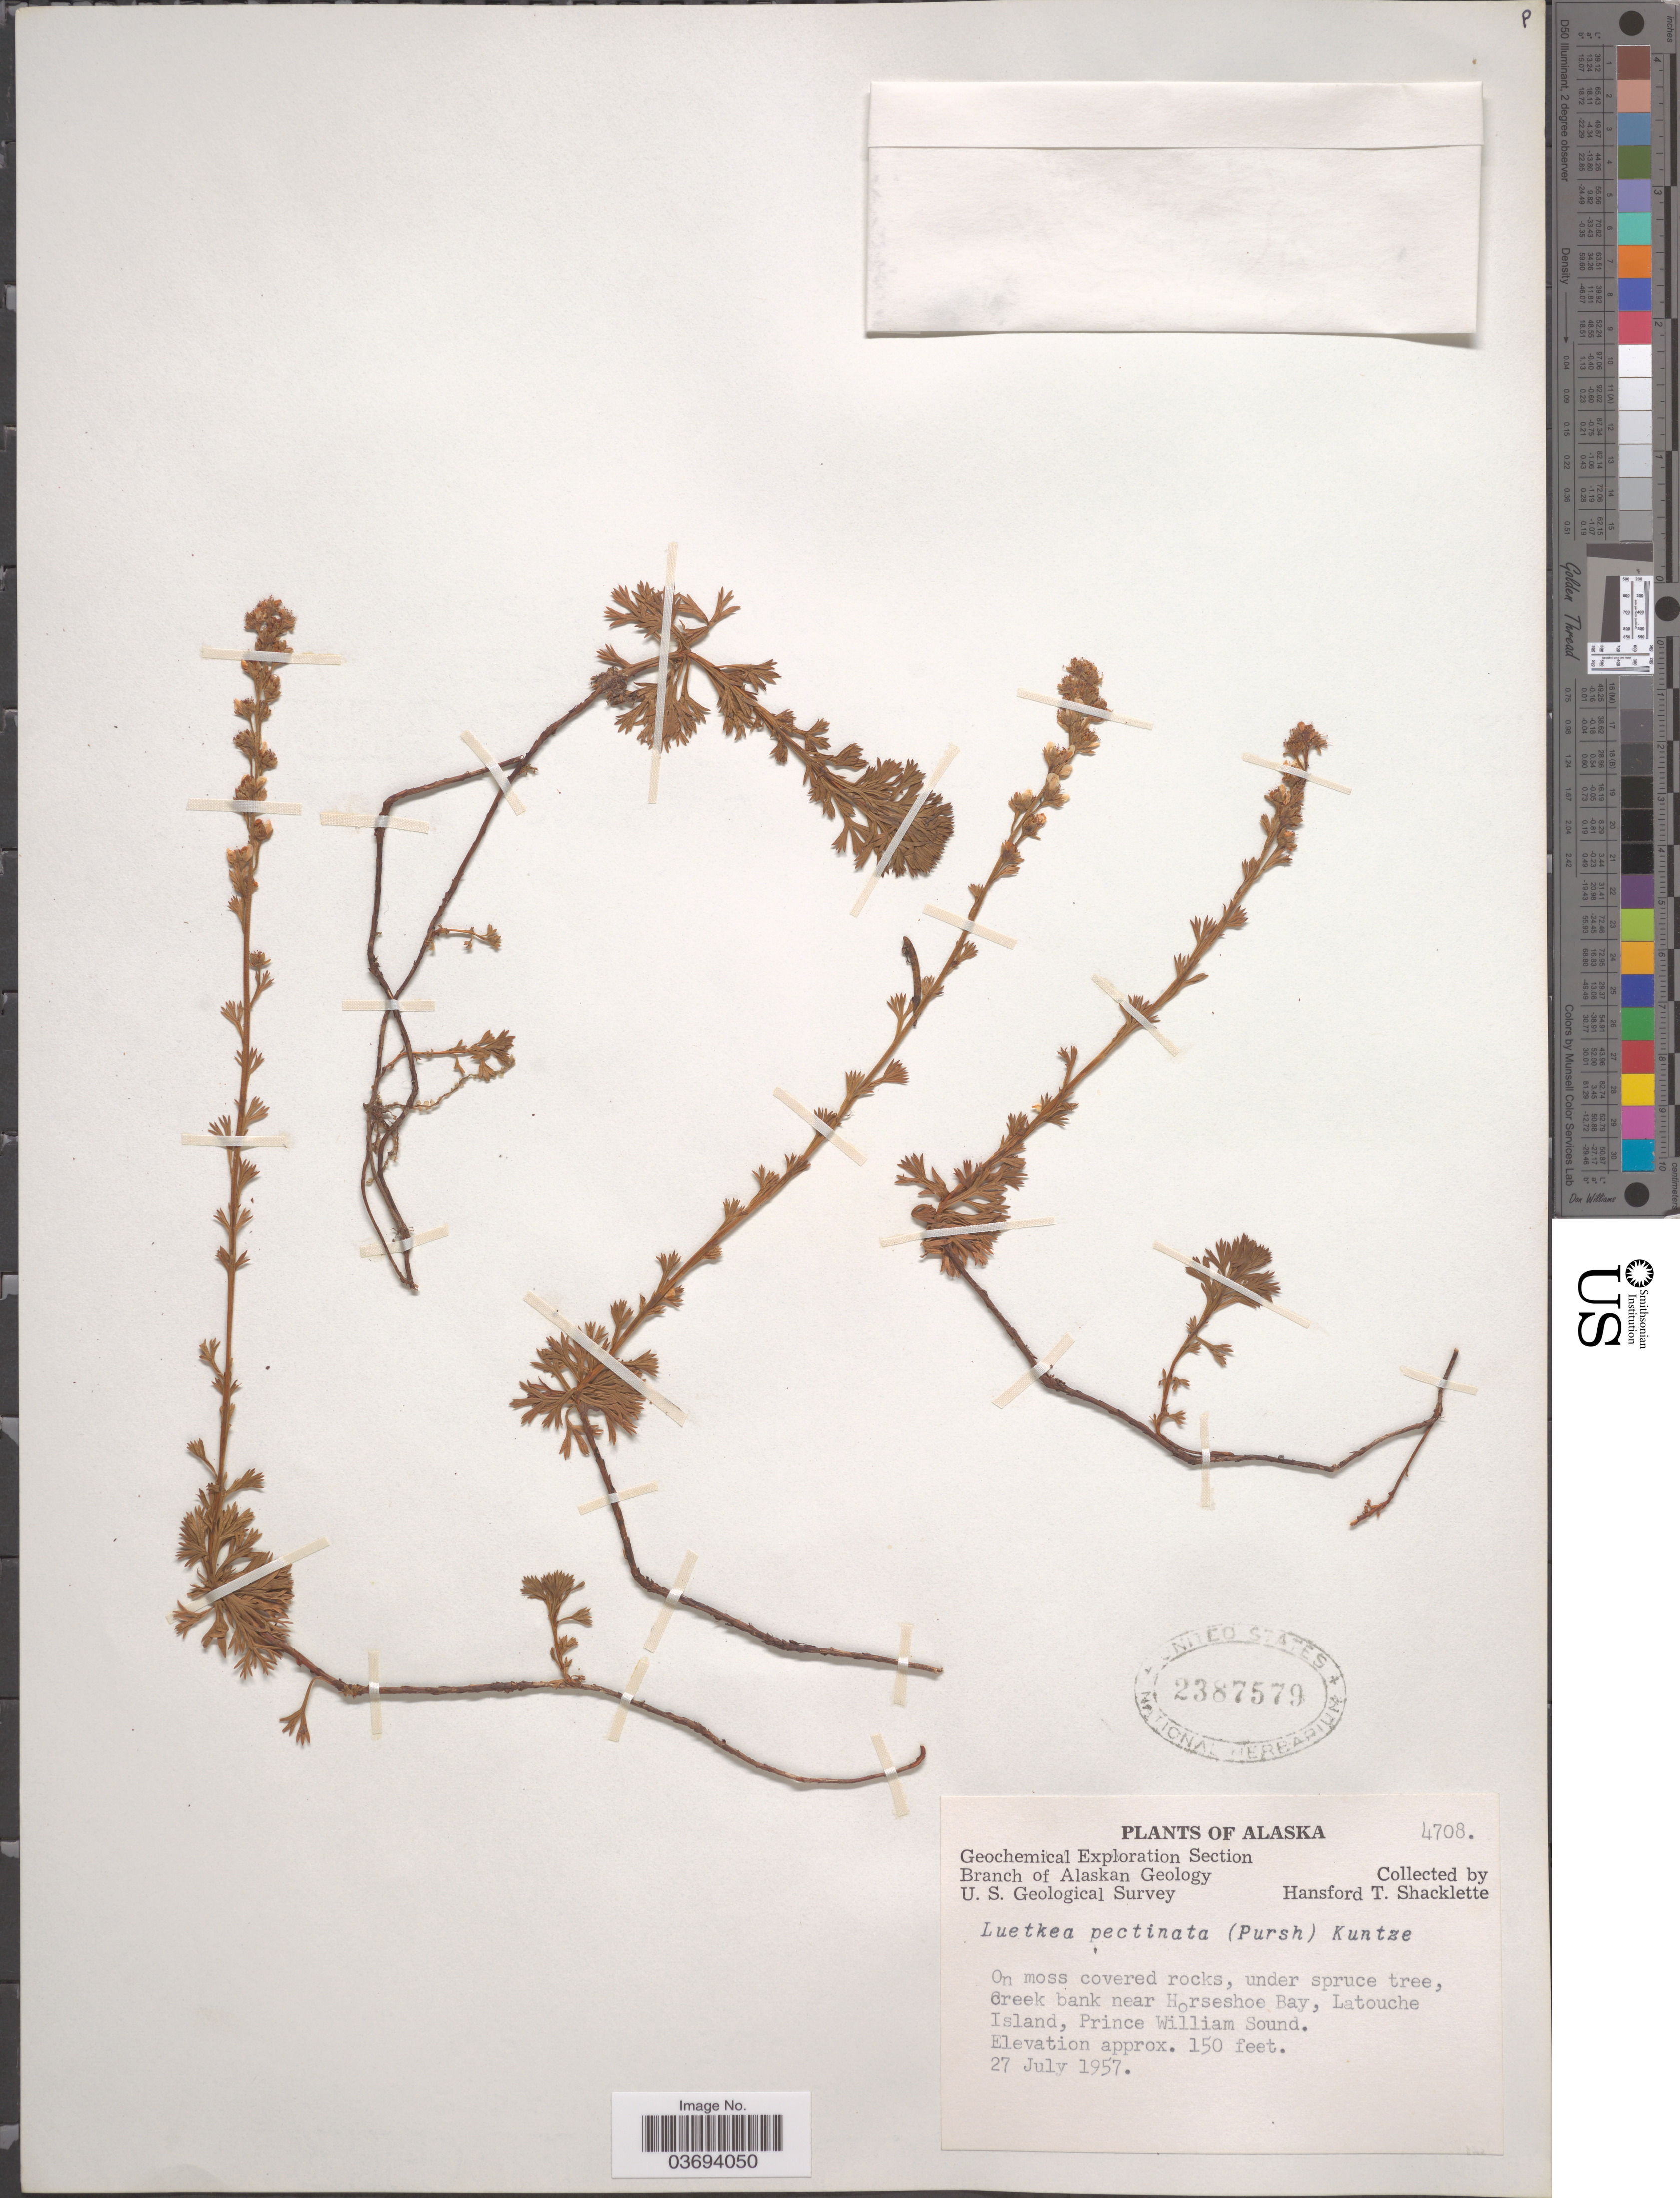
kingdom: Plantae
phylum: Tracheophyta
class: Magnoliopsida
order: Rosales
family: Rosaceae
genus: Luetkea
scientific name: Luetkea pectinata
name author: (Pursh) Kuntze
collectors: H. Shacklette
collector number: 4708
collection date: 1957-07-27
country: United States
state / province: Alaska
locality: Creek bank near Horseshoe Bay, Latouche Island, Prince William Sound.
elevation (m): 46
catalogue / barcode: US 2387579